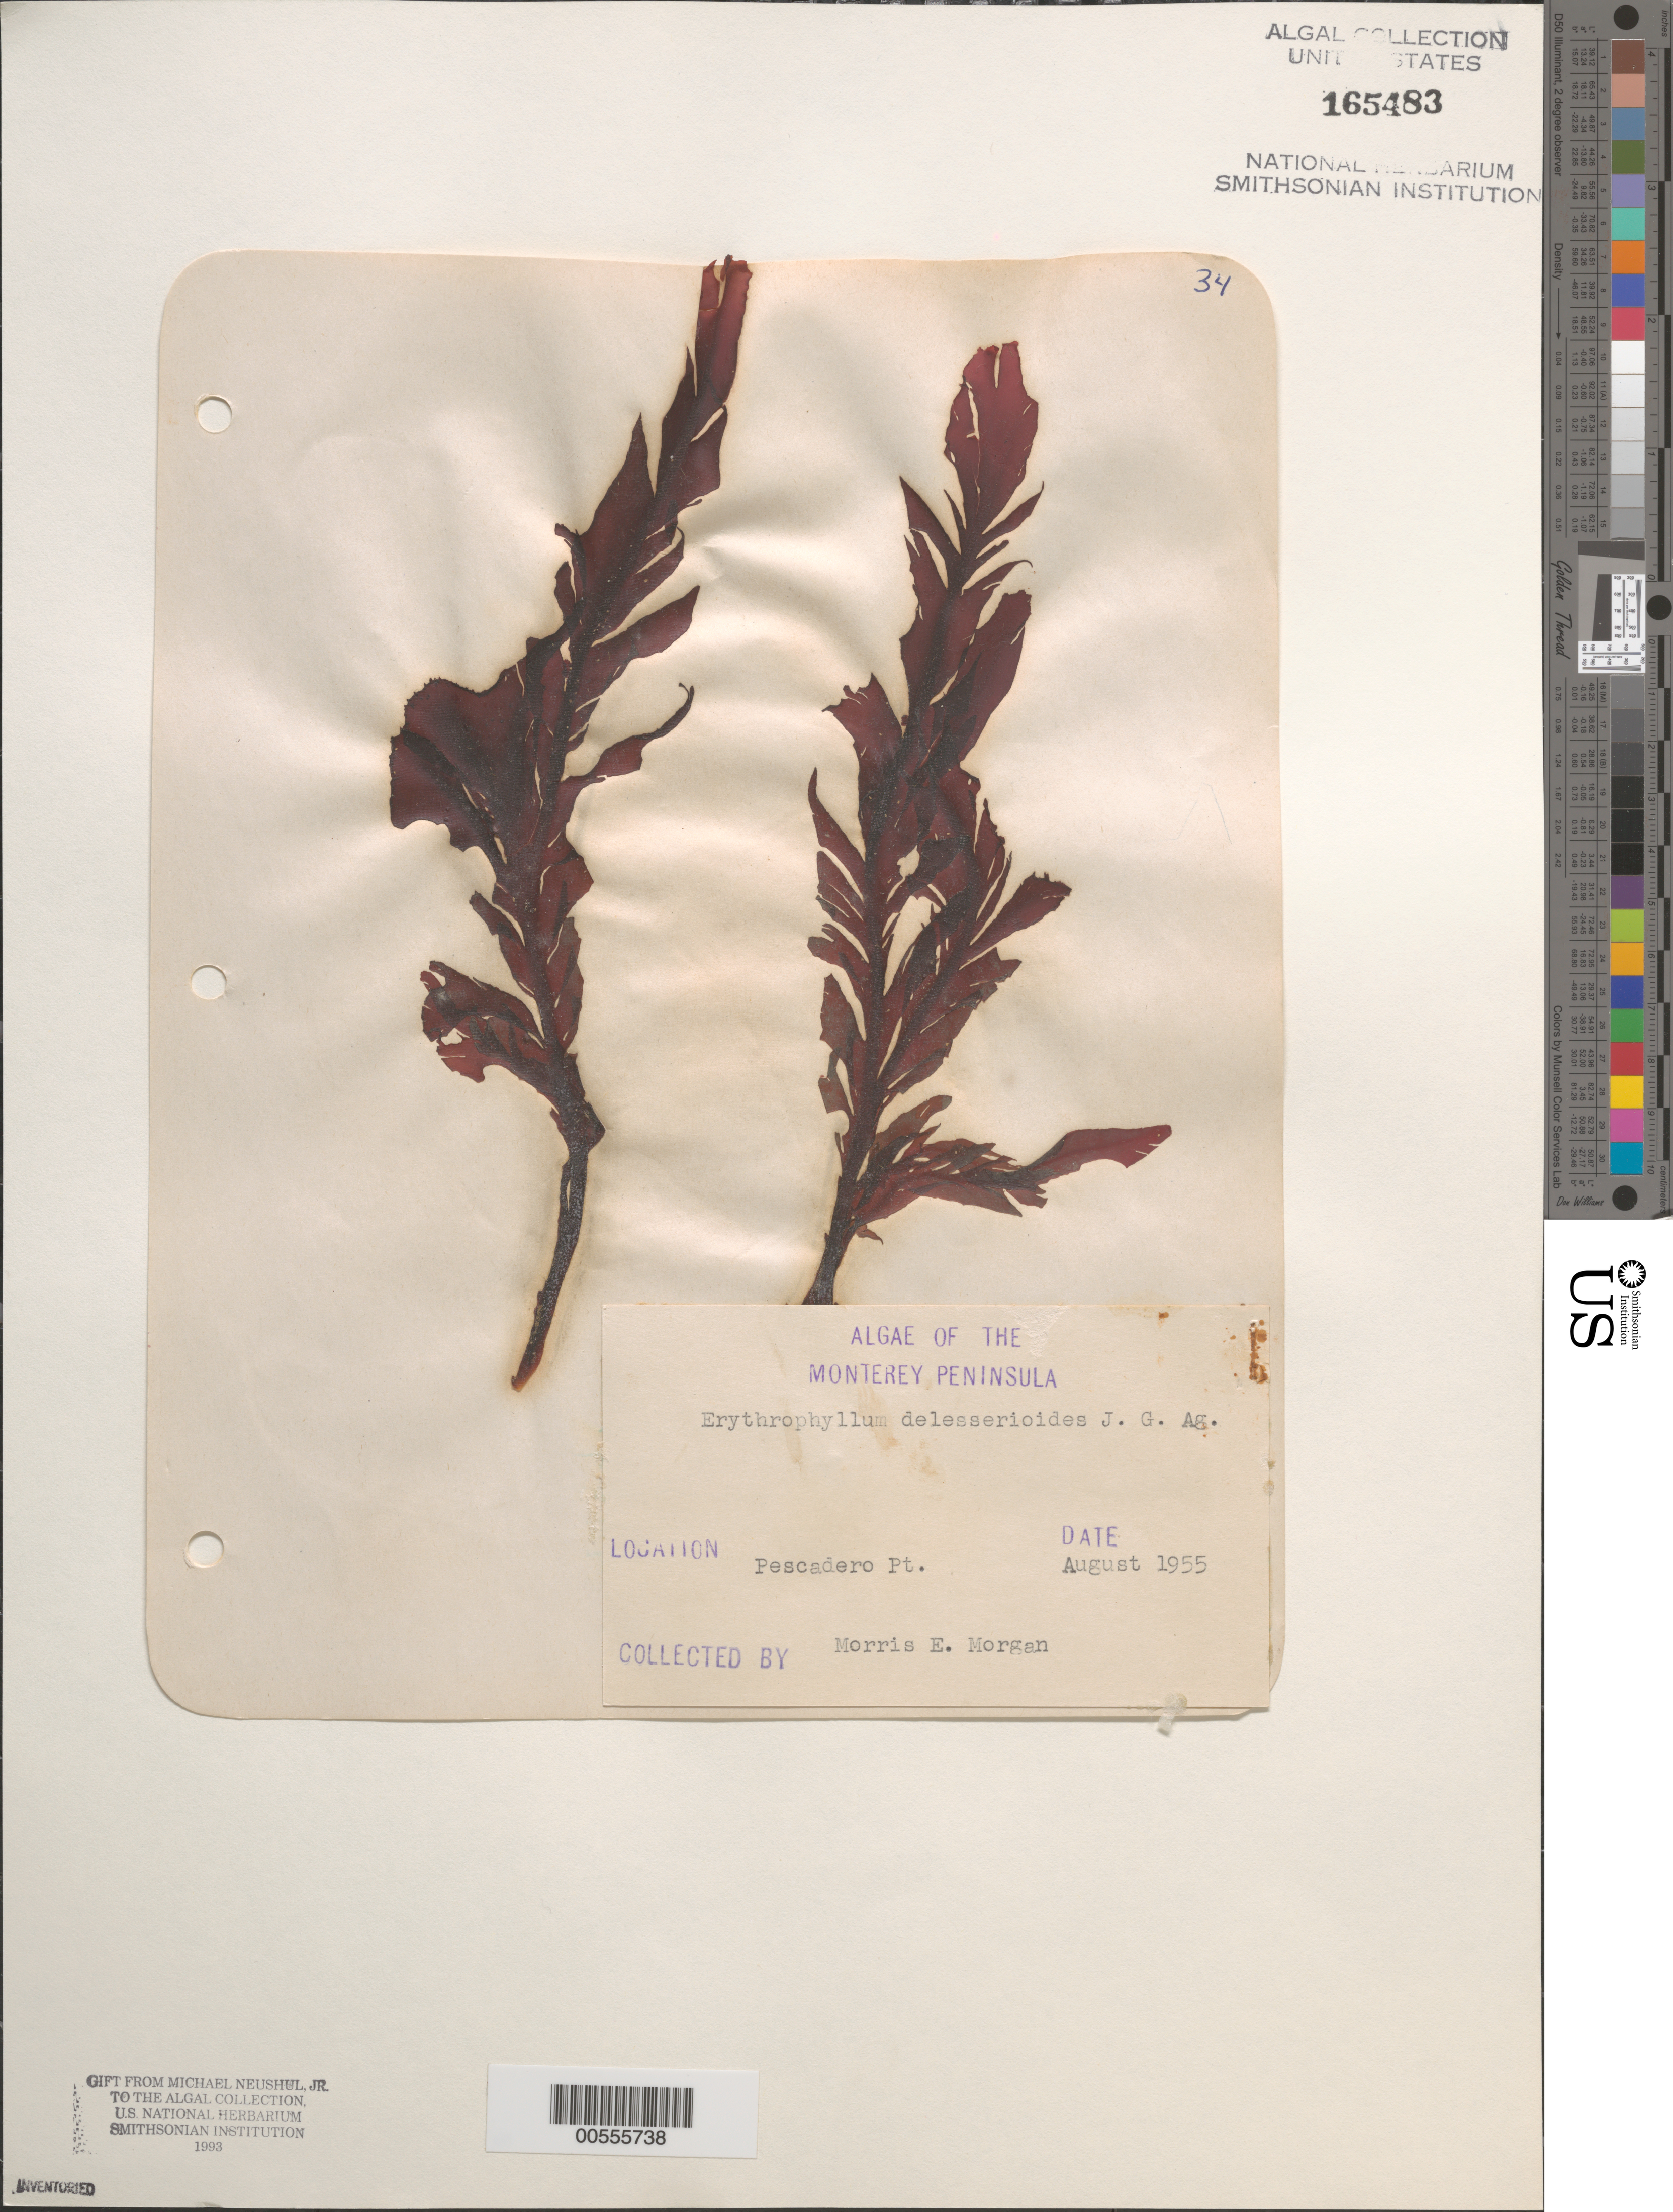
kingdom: Plantae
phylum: Rhodophyta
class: Florideophyceae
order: Gigartinales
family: Kallymeniaceae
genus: Erythrophyllum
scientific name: Erythrophyllum delesserioides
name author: J. Agardh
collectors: M. Morgan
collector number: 34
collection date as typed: Aug 1955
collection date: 1955-08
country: United States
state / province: California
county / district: Monterey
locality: Pescadero Point, Monterey Peninsula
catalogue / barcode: US 165483